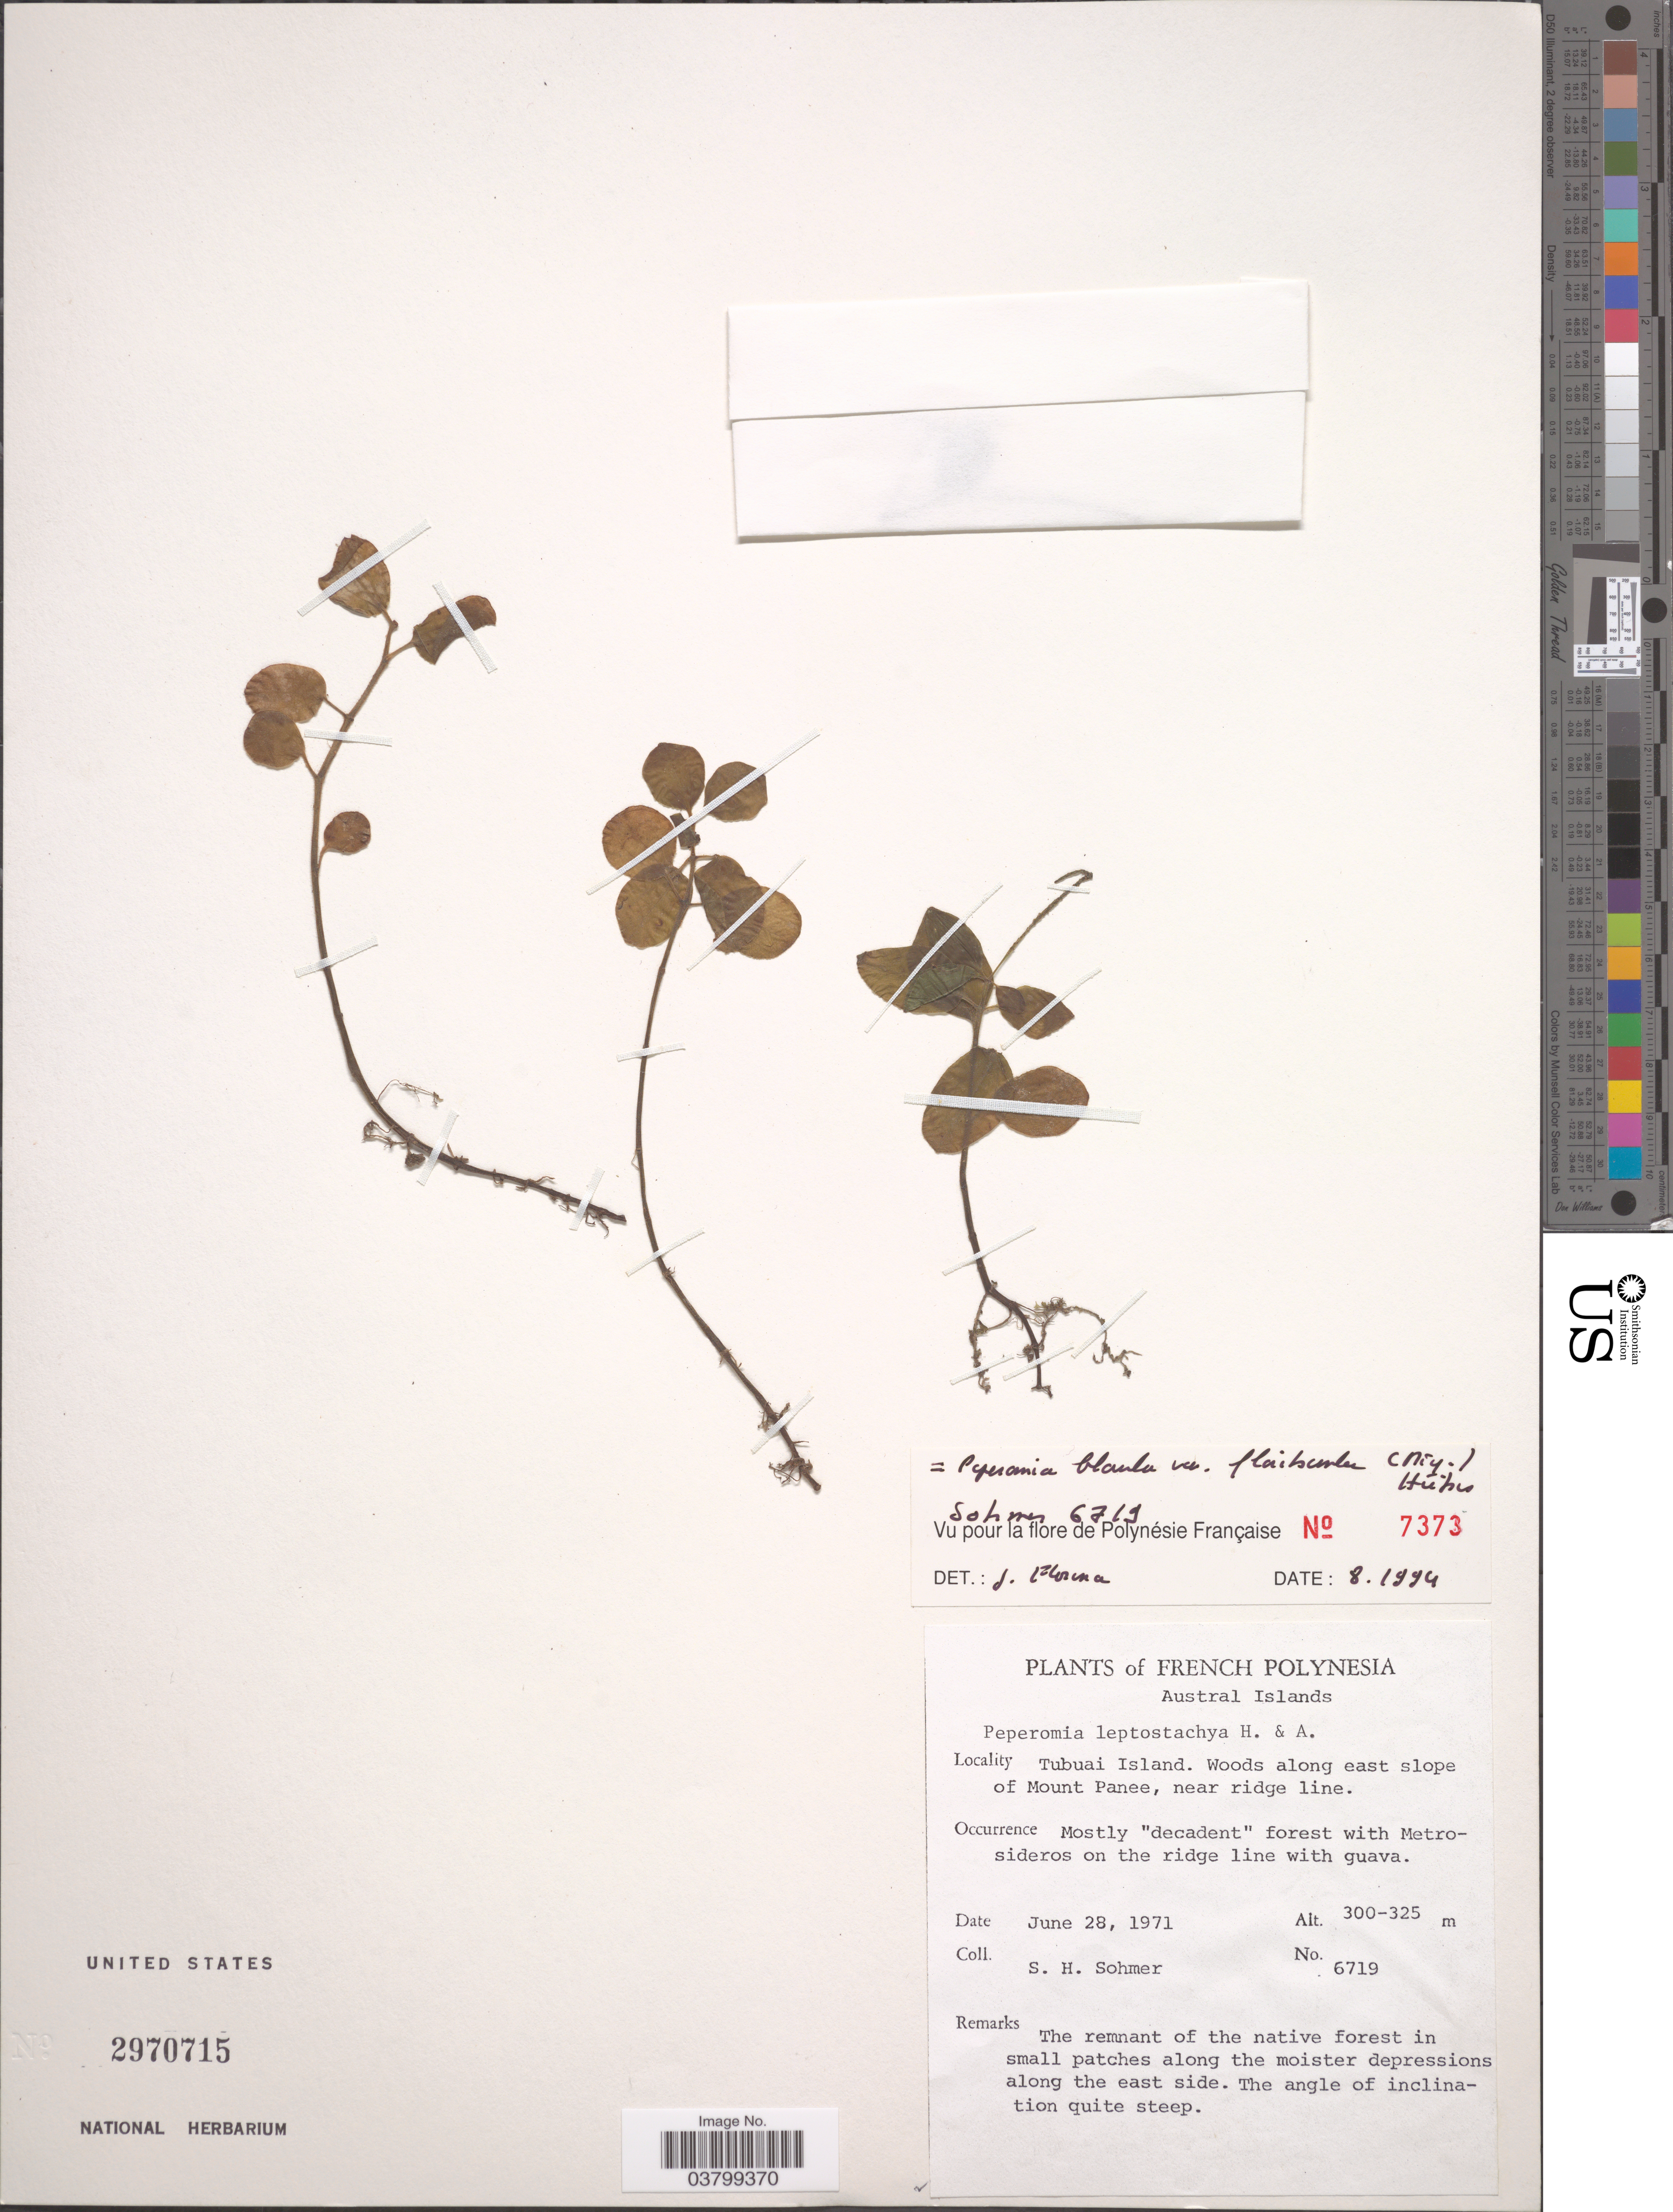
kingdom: Plantae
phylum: Tracheophyta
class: Magnoliopsida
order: Piperales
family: Piperaceae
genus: Peperomia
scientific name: Peperomia leptostachya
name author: Hook. & Arn.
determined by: Wagner, W. L., (BOT), Smithsonian Institution - National Museum of Natural History (UNITED STATES)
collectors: S. H. Sohmer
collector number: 6719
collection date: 1971-06-28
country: French Polynesia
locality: Austral Islands. Tubuai Island. Woods along east slope of Mount Panee, near ridge line.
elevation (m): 300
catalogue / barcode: US 2970715